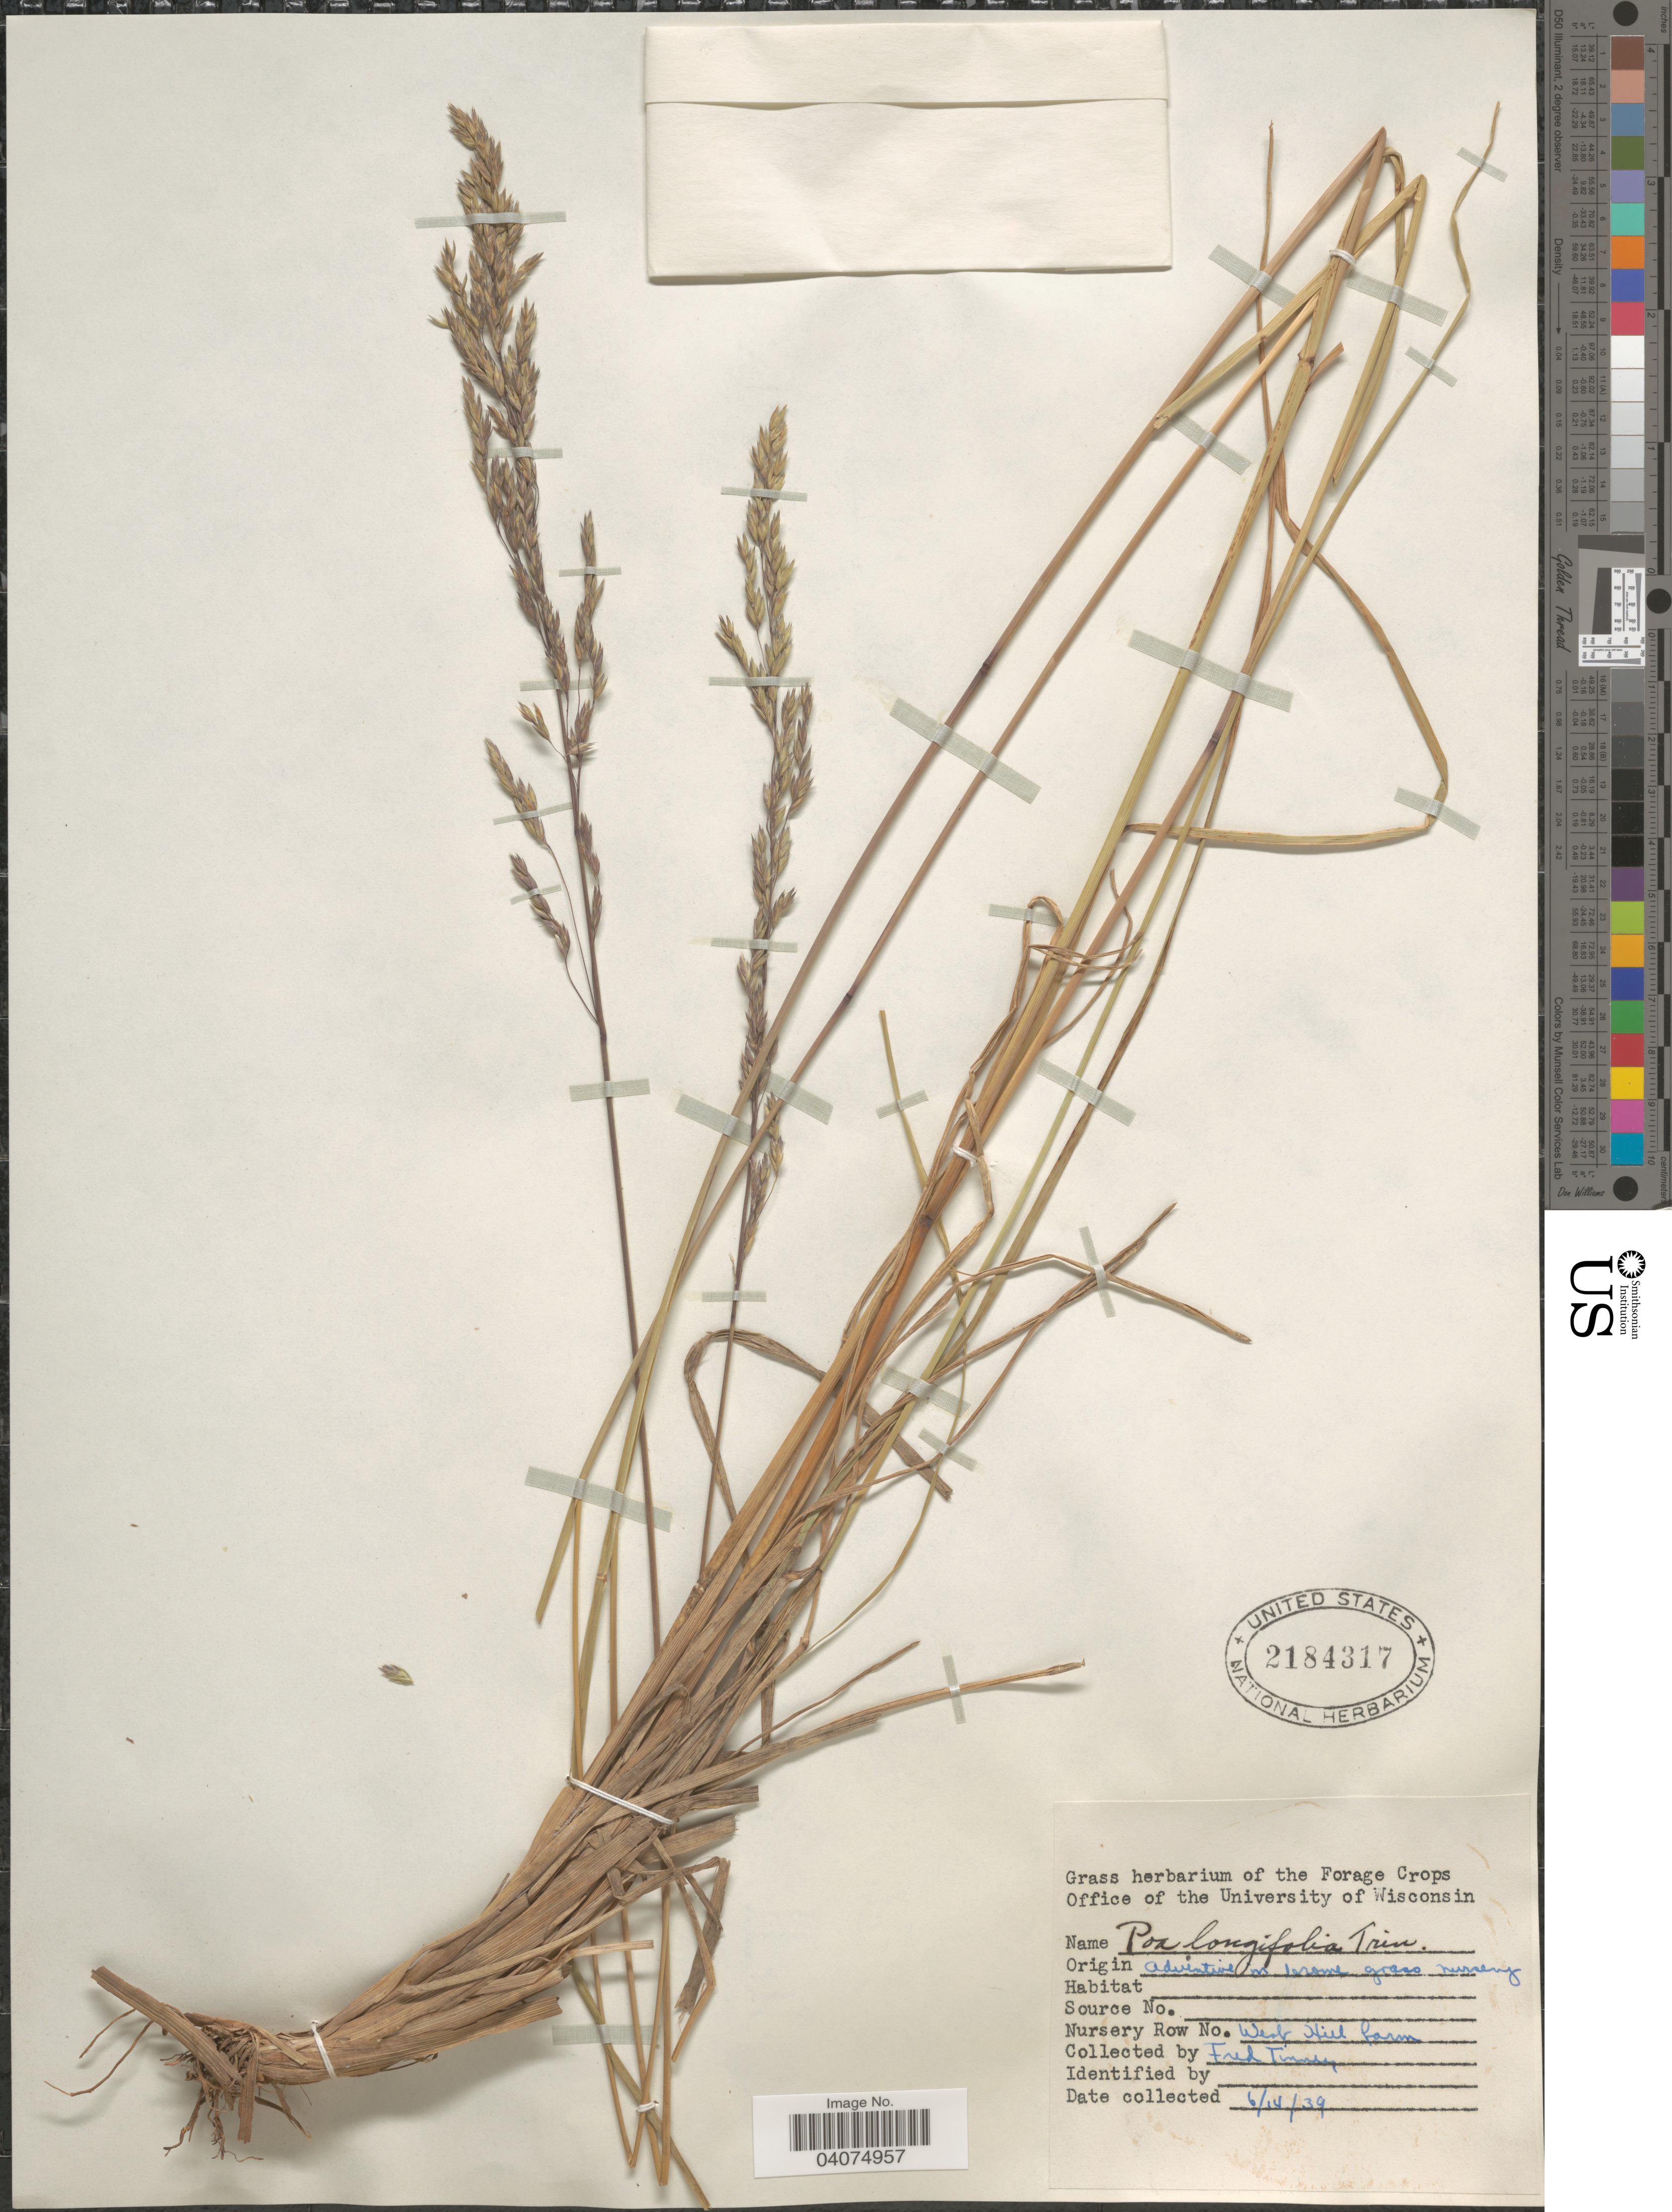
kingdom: Plantae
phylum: Tracheophyta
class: Liliopsida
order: Poales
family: Poaceae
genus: Poa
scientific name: Poa paryadrica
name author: Boiss.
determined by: Soreng, Robert J., Research Associate (BOT), Smithsonian Institution - National Museum of Natural History (UNITED STATES)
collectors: F. Tinney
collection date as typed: Transcribed d/m/y: 14/6/39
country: United States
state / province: Wisconsin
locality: Nursery Row No. West Hill farm.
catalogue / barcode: US 2184317